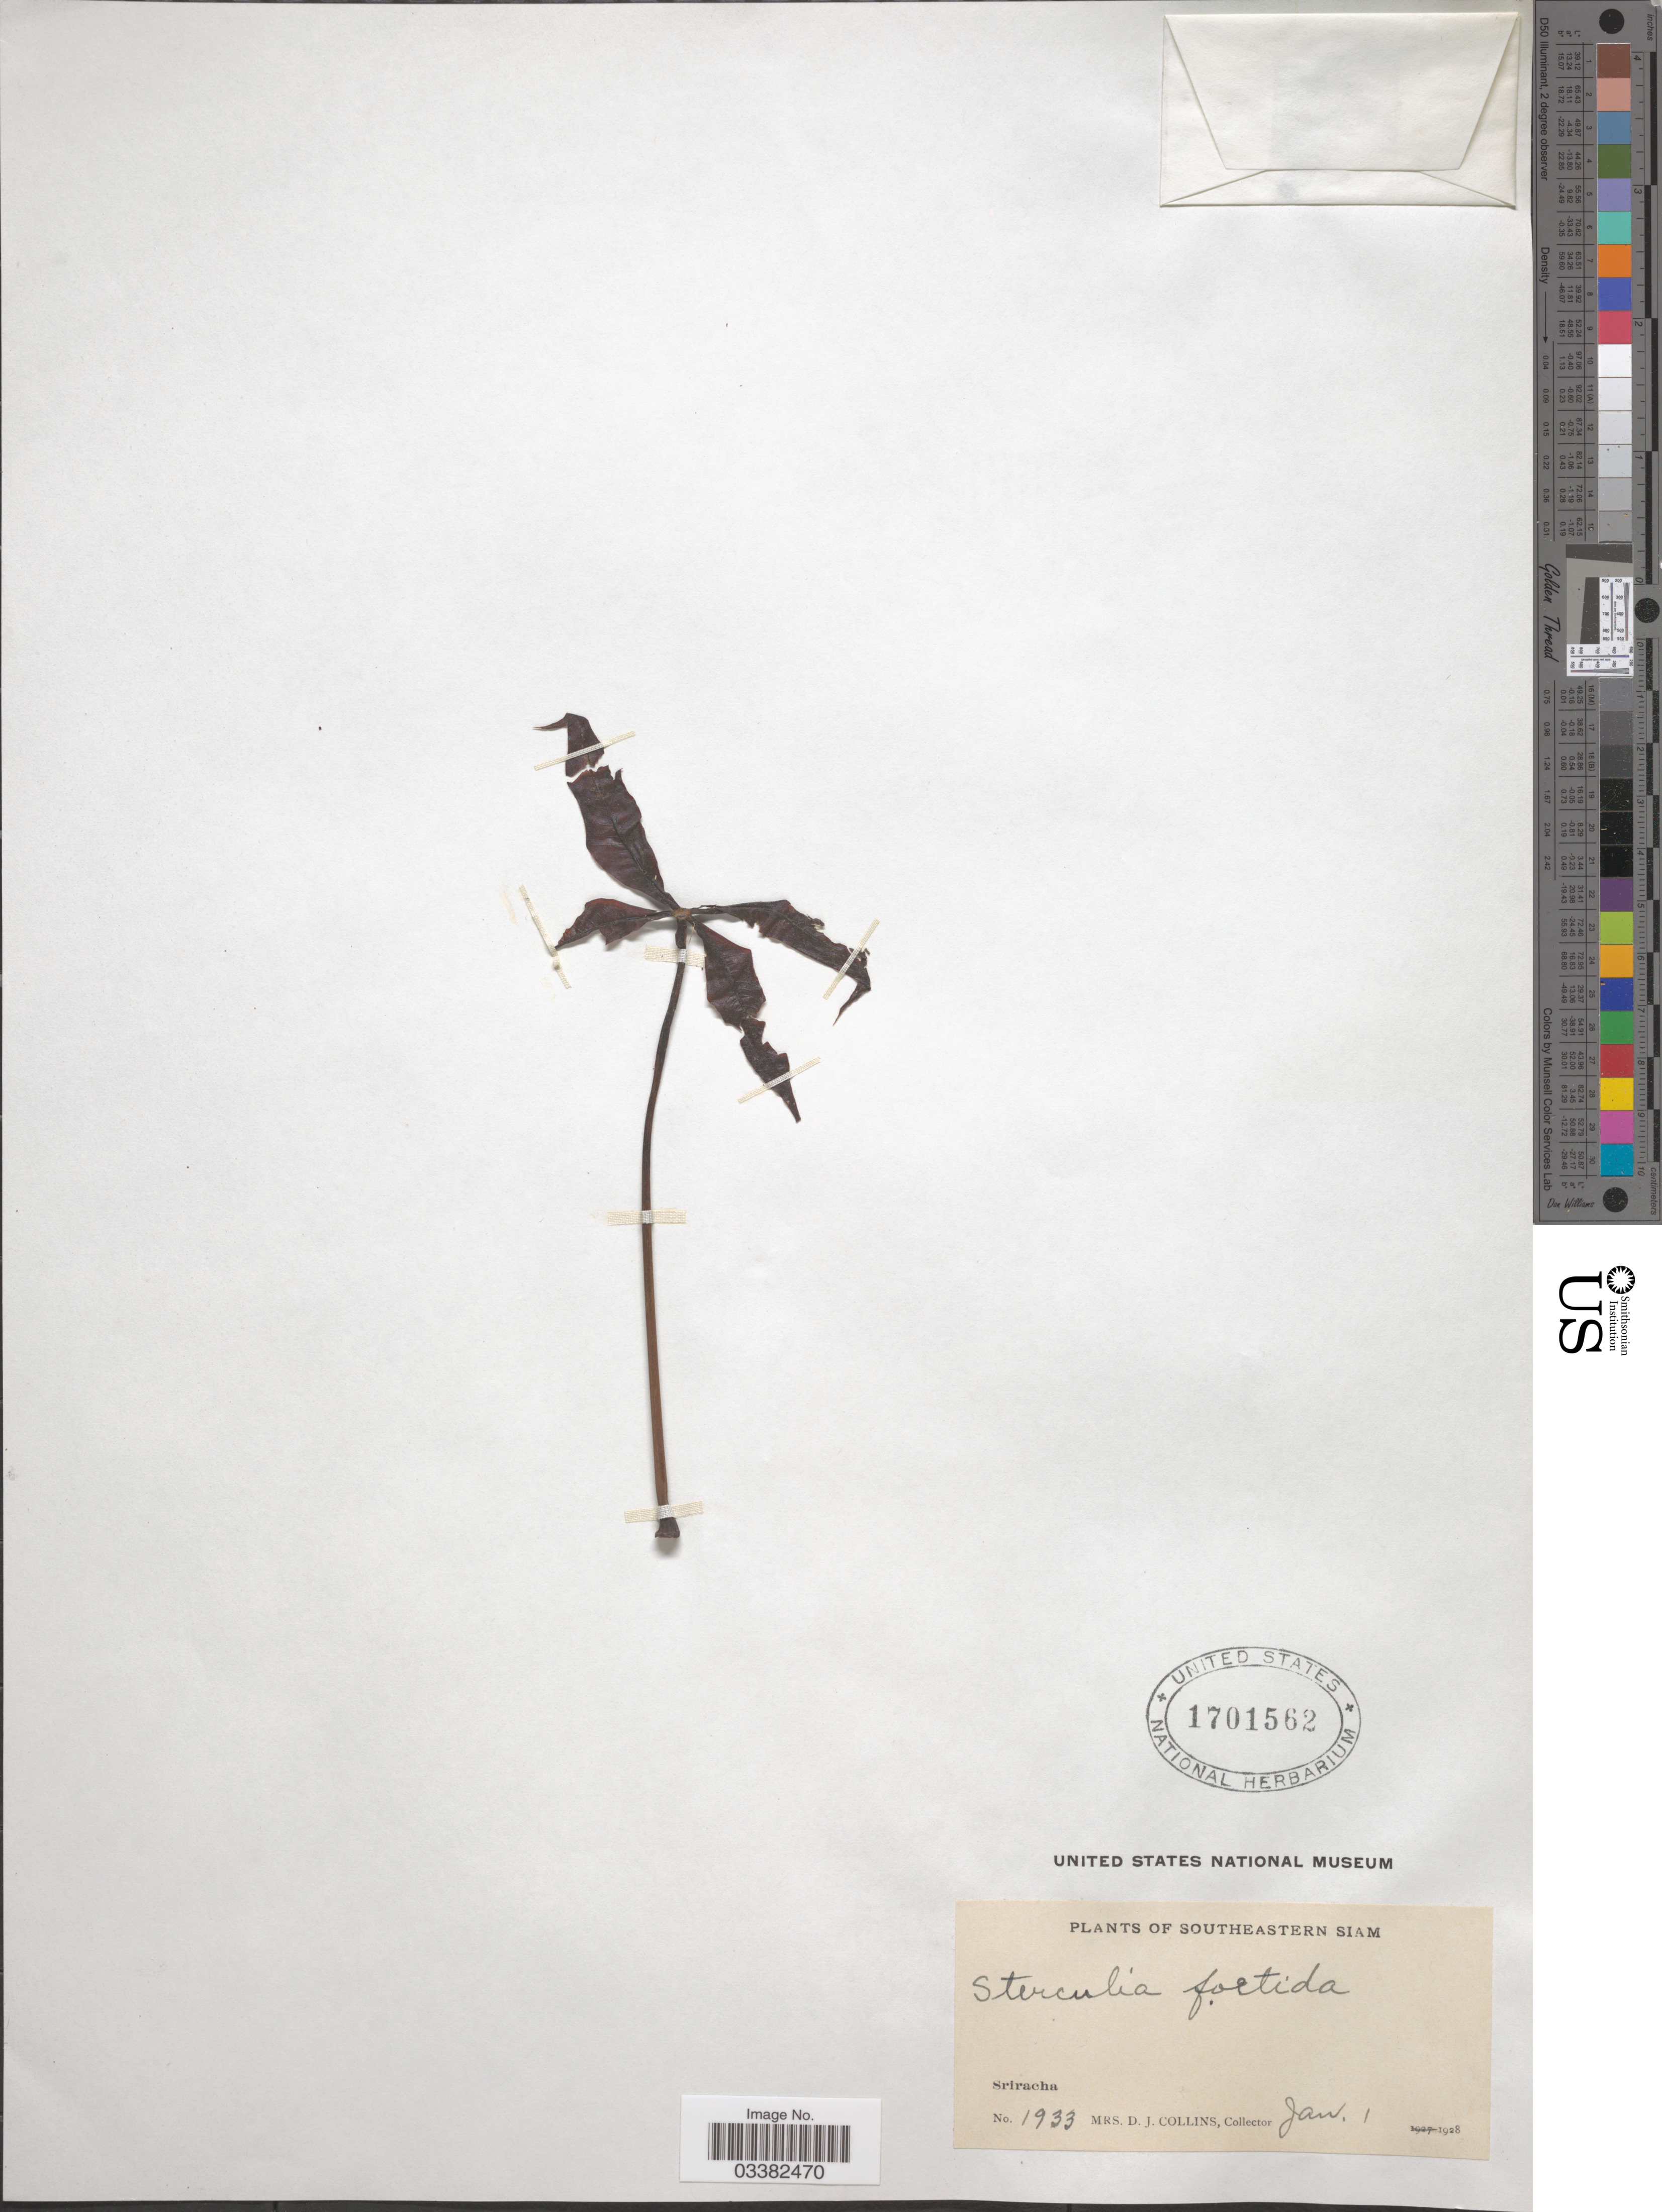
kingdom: Plantae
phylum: Tracheophyta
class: Magnoliopsida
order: Malvales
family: Malvaceae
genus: Sterculia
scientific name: Sterculia foetida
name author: L.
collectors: Mrs. D. J. Collins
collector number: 1933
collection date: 1928-01-01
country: Thailand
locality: Southeastern Siam. Sriracha.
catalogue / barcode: US 1701562